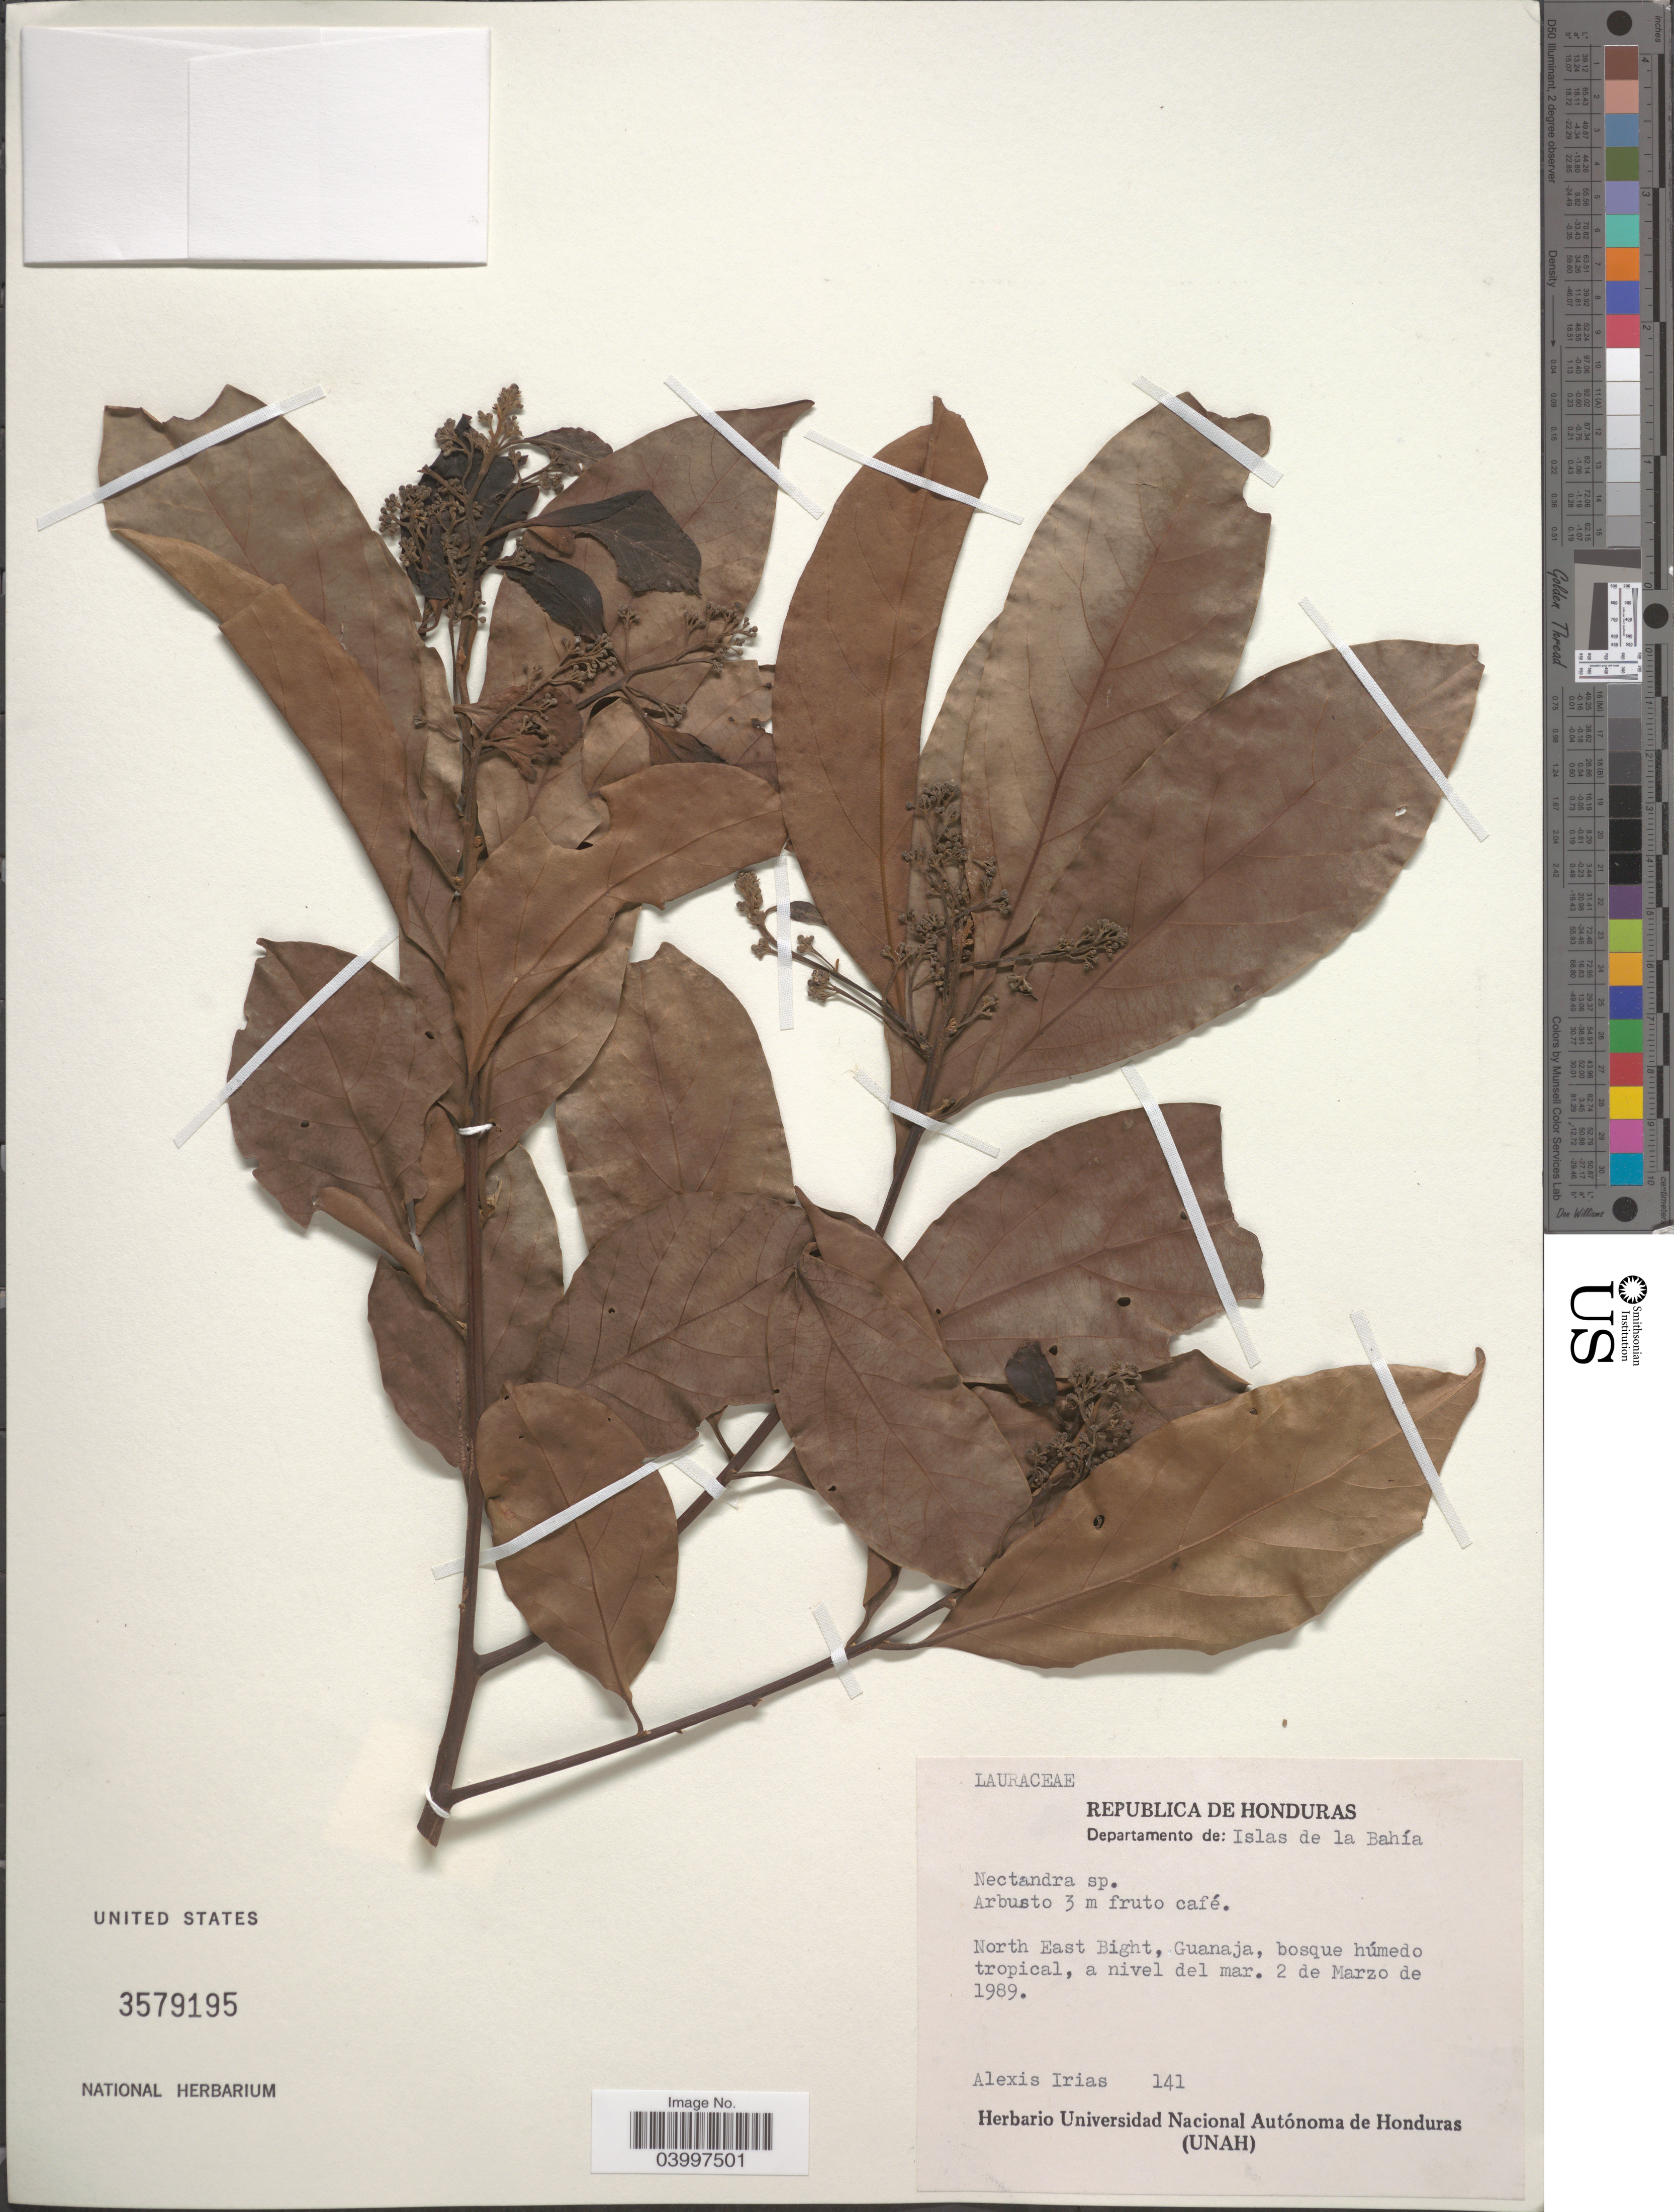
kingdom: Plantae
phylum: Tracheophyta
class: Magnoliopsida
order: Laurales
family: Lauraceae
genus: Nectandra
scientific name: Nectandra sp.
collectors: A. Irias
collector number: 141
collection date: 1989-03-02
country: Honduras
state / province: Islas de la Bahía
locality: Departamento de: Islas de la Bahía. North East Bight, Guanaja.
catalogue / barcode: US 3579195